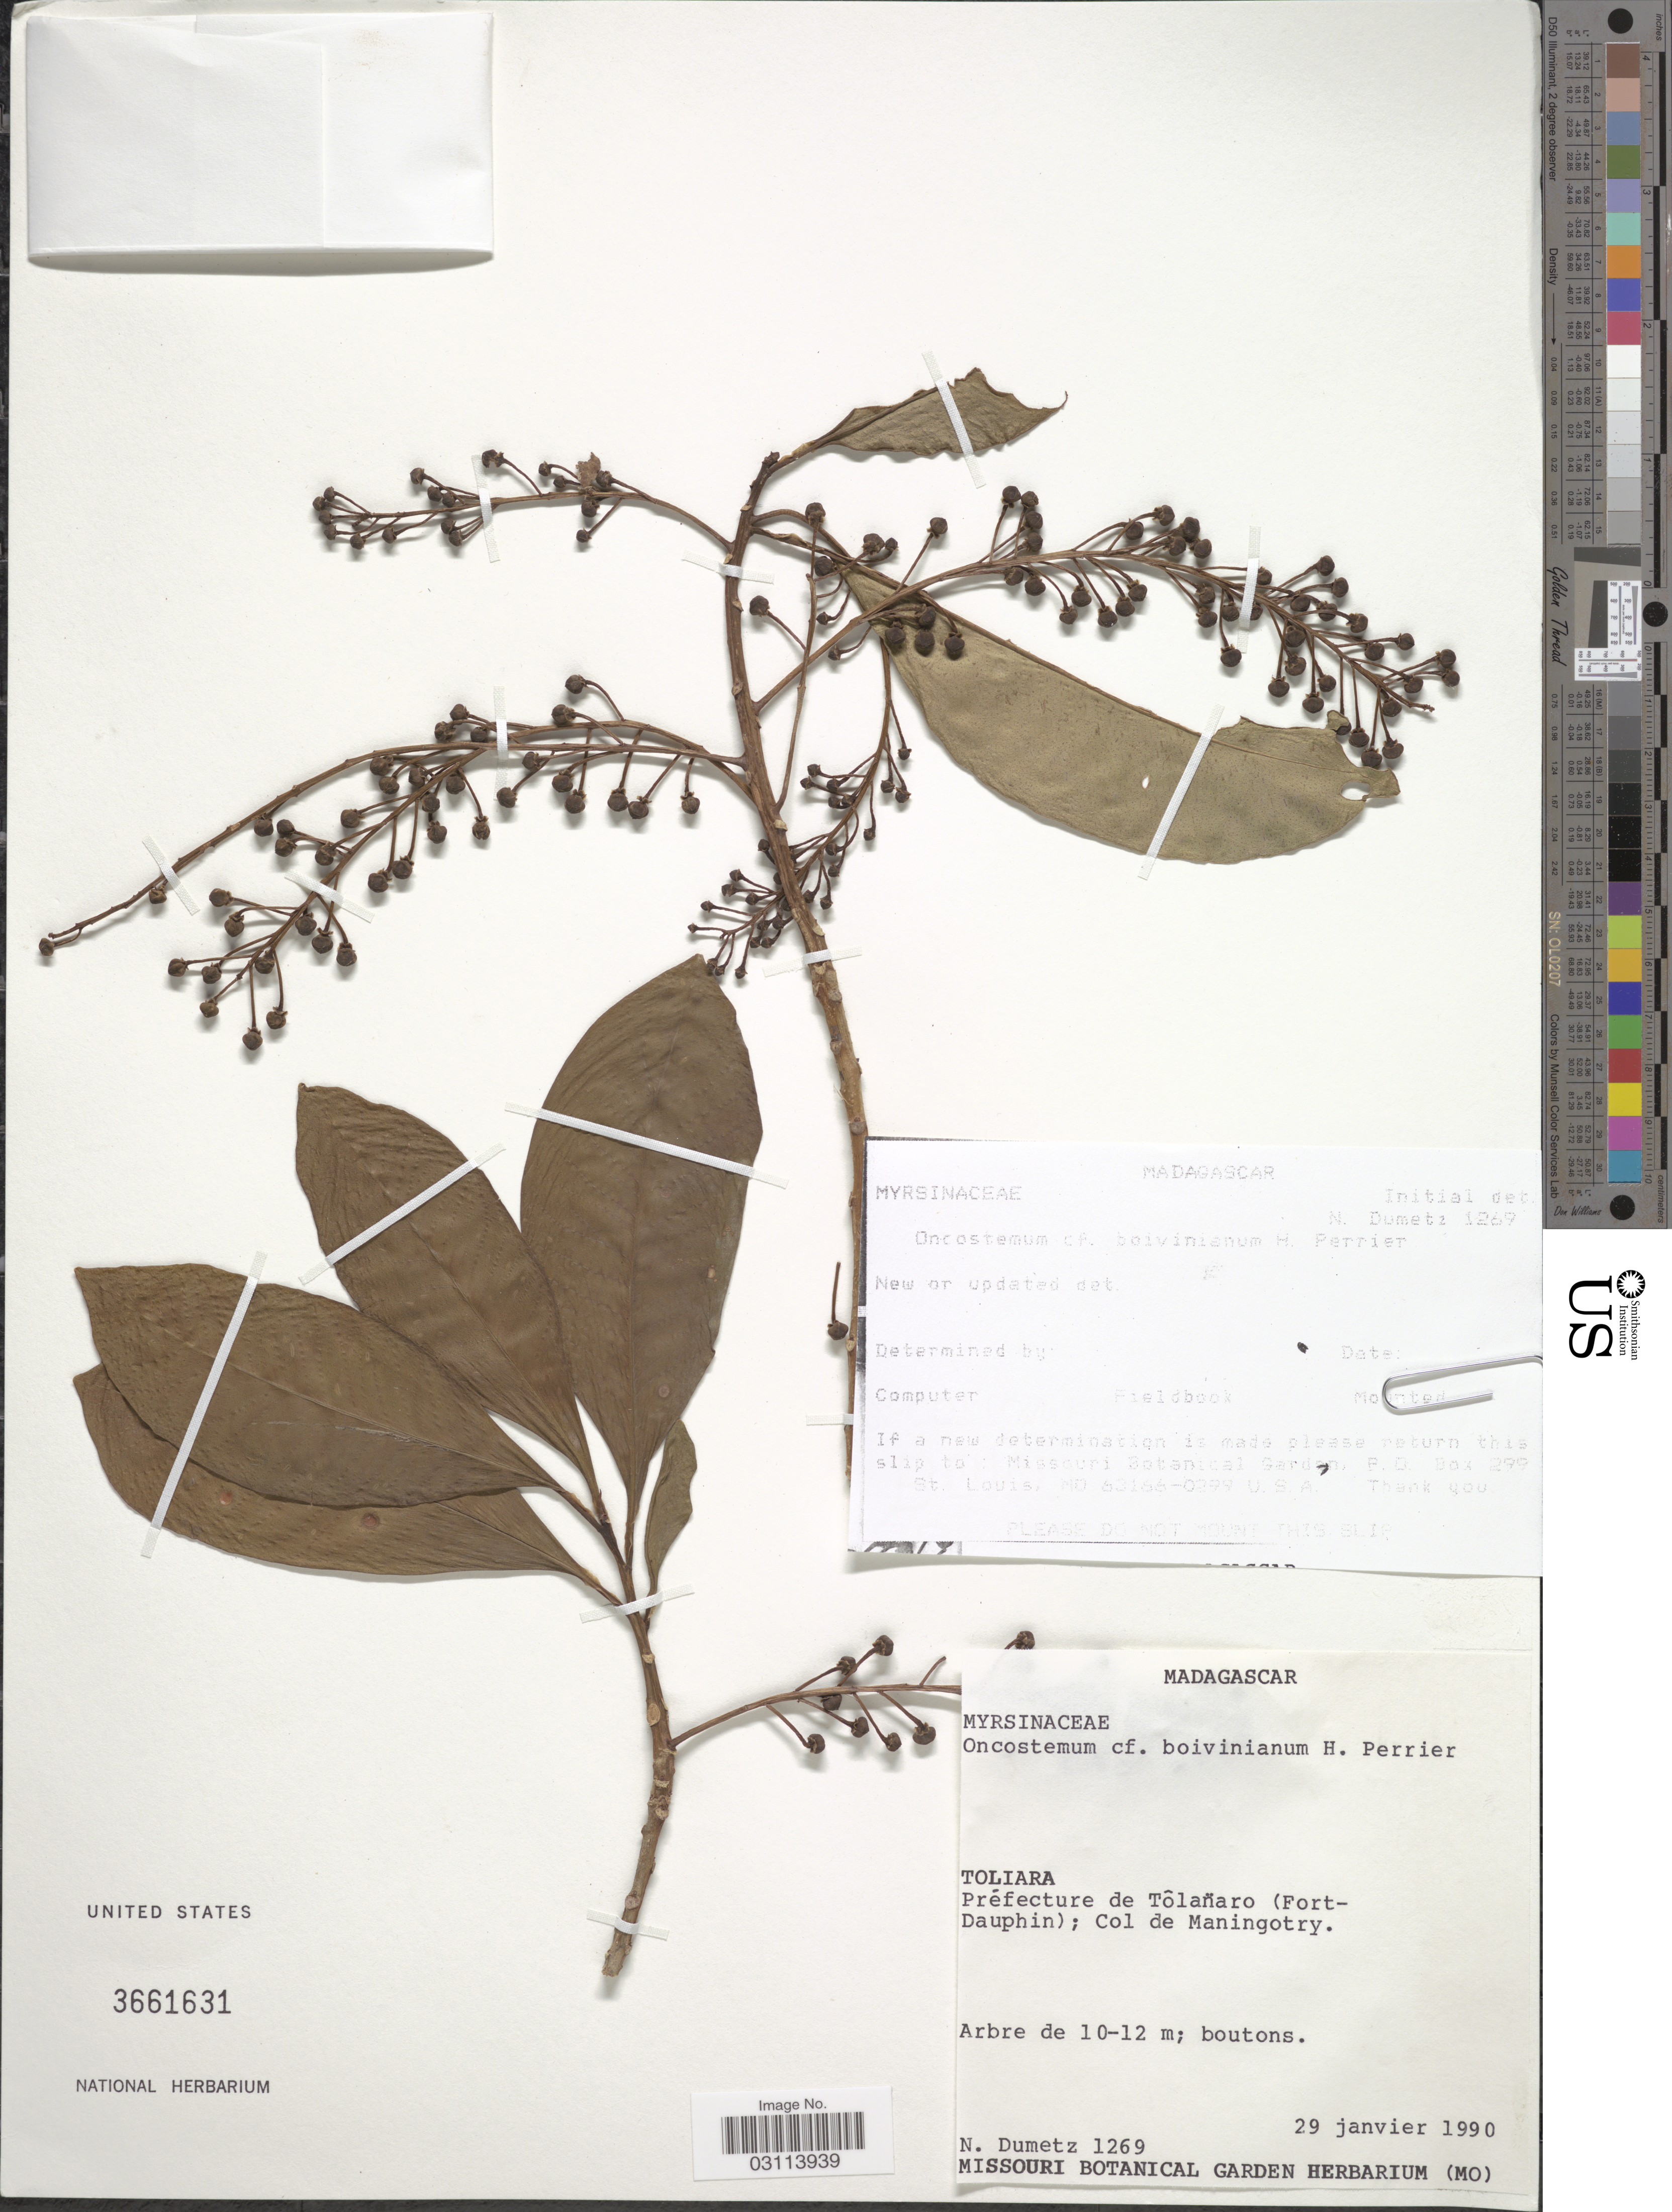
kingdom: Plantae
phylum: Tracheophyta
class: Magnoliopsida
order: Ericales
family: Primulaceae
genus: Oncostemum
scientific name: Oncostemum boivinianum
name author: H. Perrier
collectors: N. Dumetz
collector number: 1269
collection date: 1990-01-29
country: Madagascar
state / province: Anosy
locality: Préfecture de Tôlonaro (Fort-Dauphin); Col de Maningotry.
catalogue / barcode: US 3661631